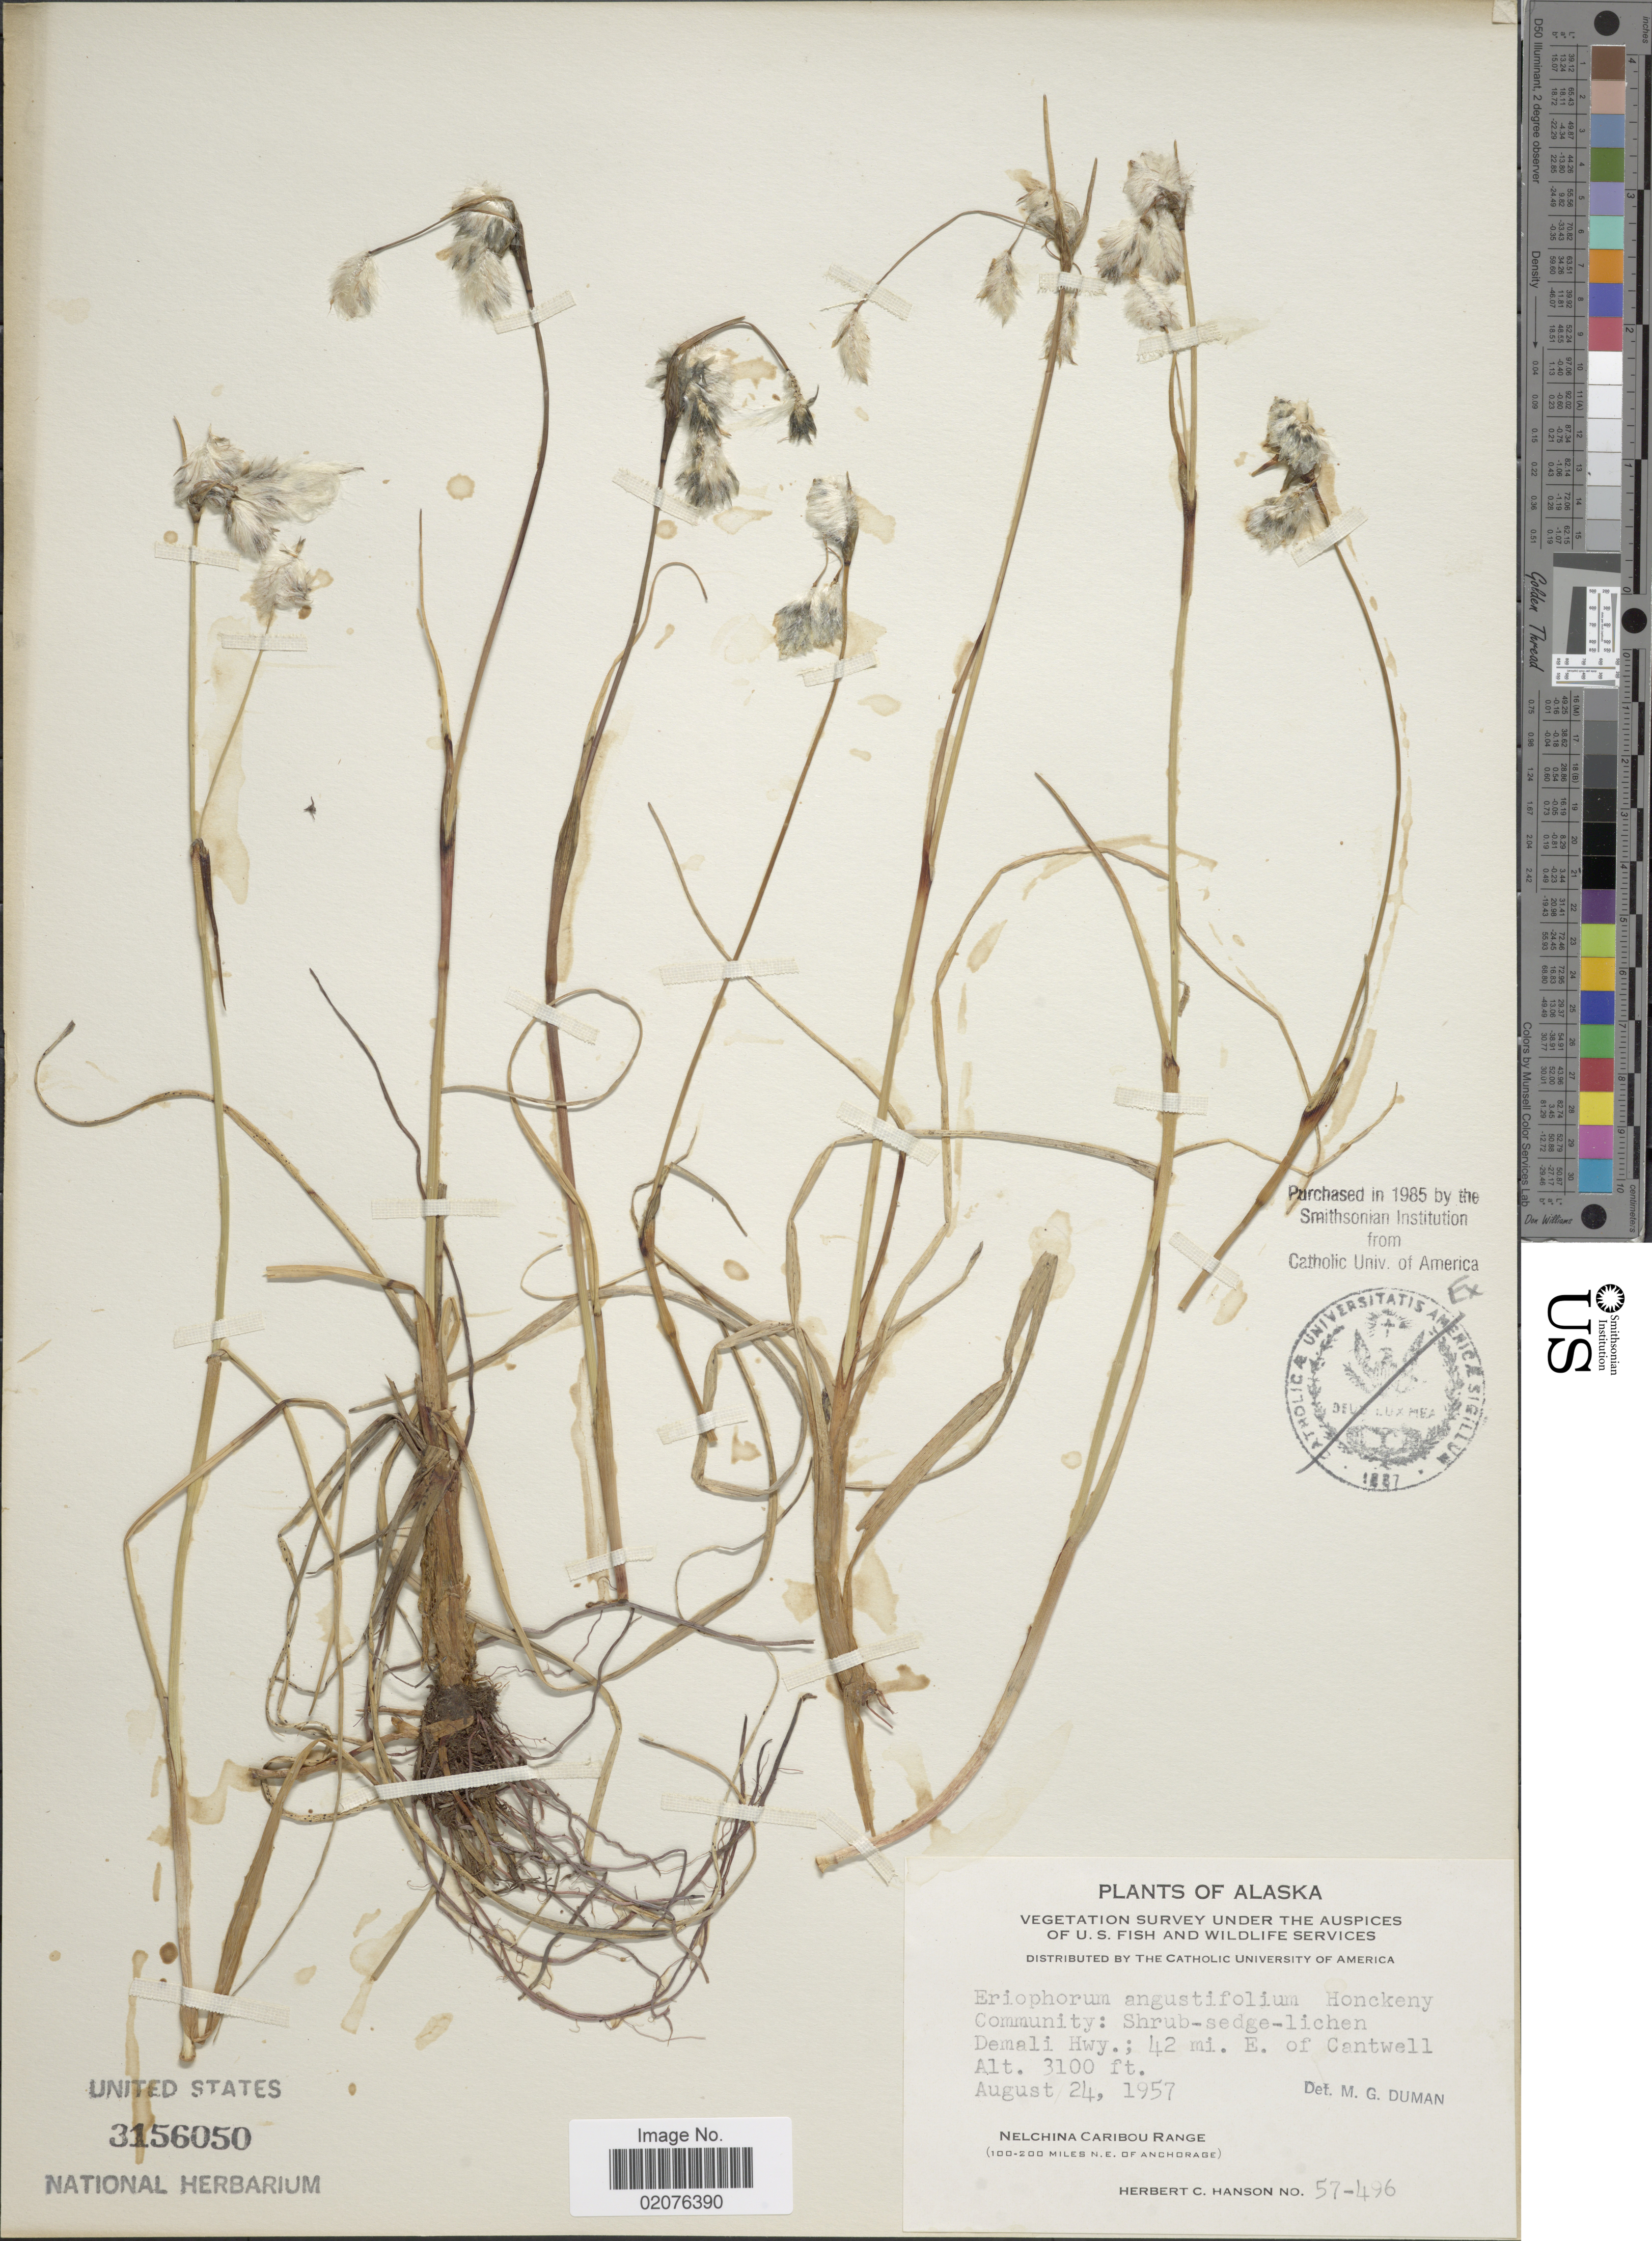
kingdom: Plantae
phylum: Tracheophyta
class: Liliopsida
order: Poales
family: Cyperaceae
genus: Eriophorum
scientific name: Eriophorum angustifolium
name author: Honck.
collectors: H. Hanson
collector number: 57-496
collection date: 1957-08-24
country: United States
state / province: Alaska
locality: Demali Hwy.: 42 mi. E. of Cantwell. Nelchina Caribou Range (100-200 miles N. E. of Anchorage)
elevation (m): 945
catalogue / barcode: US 3156050